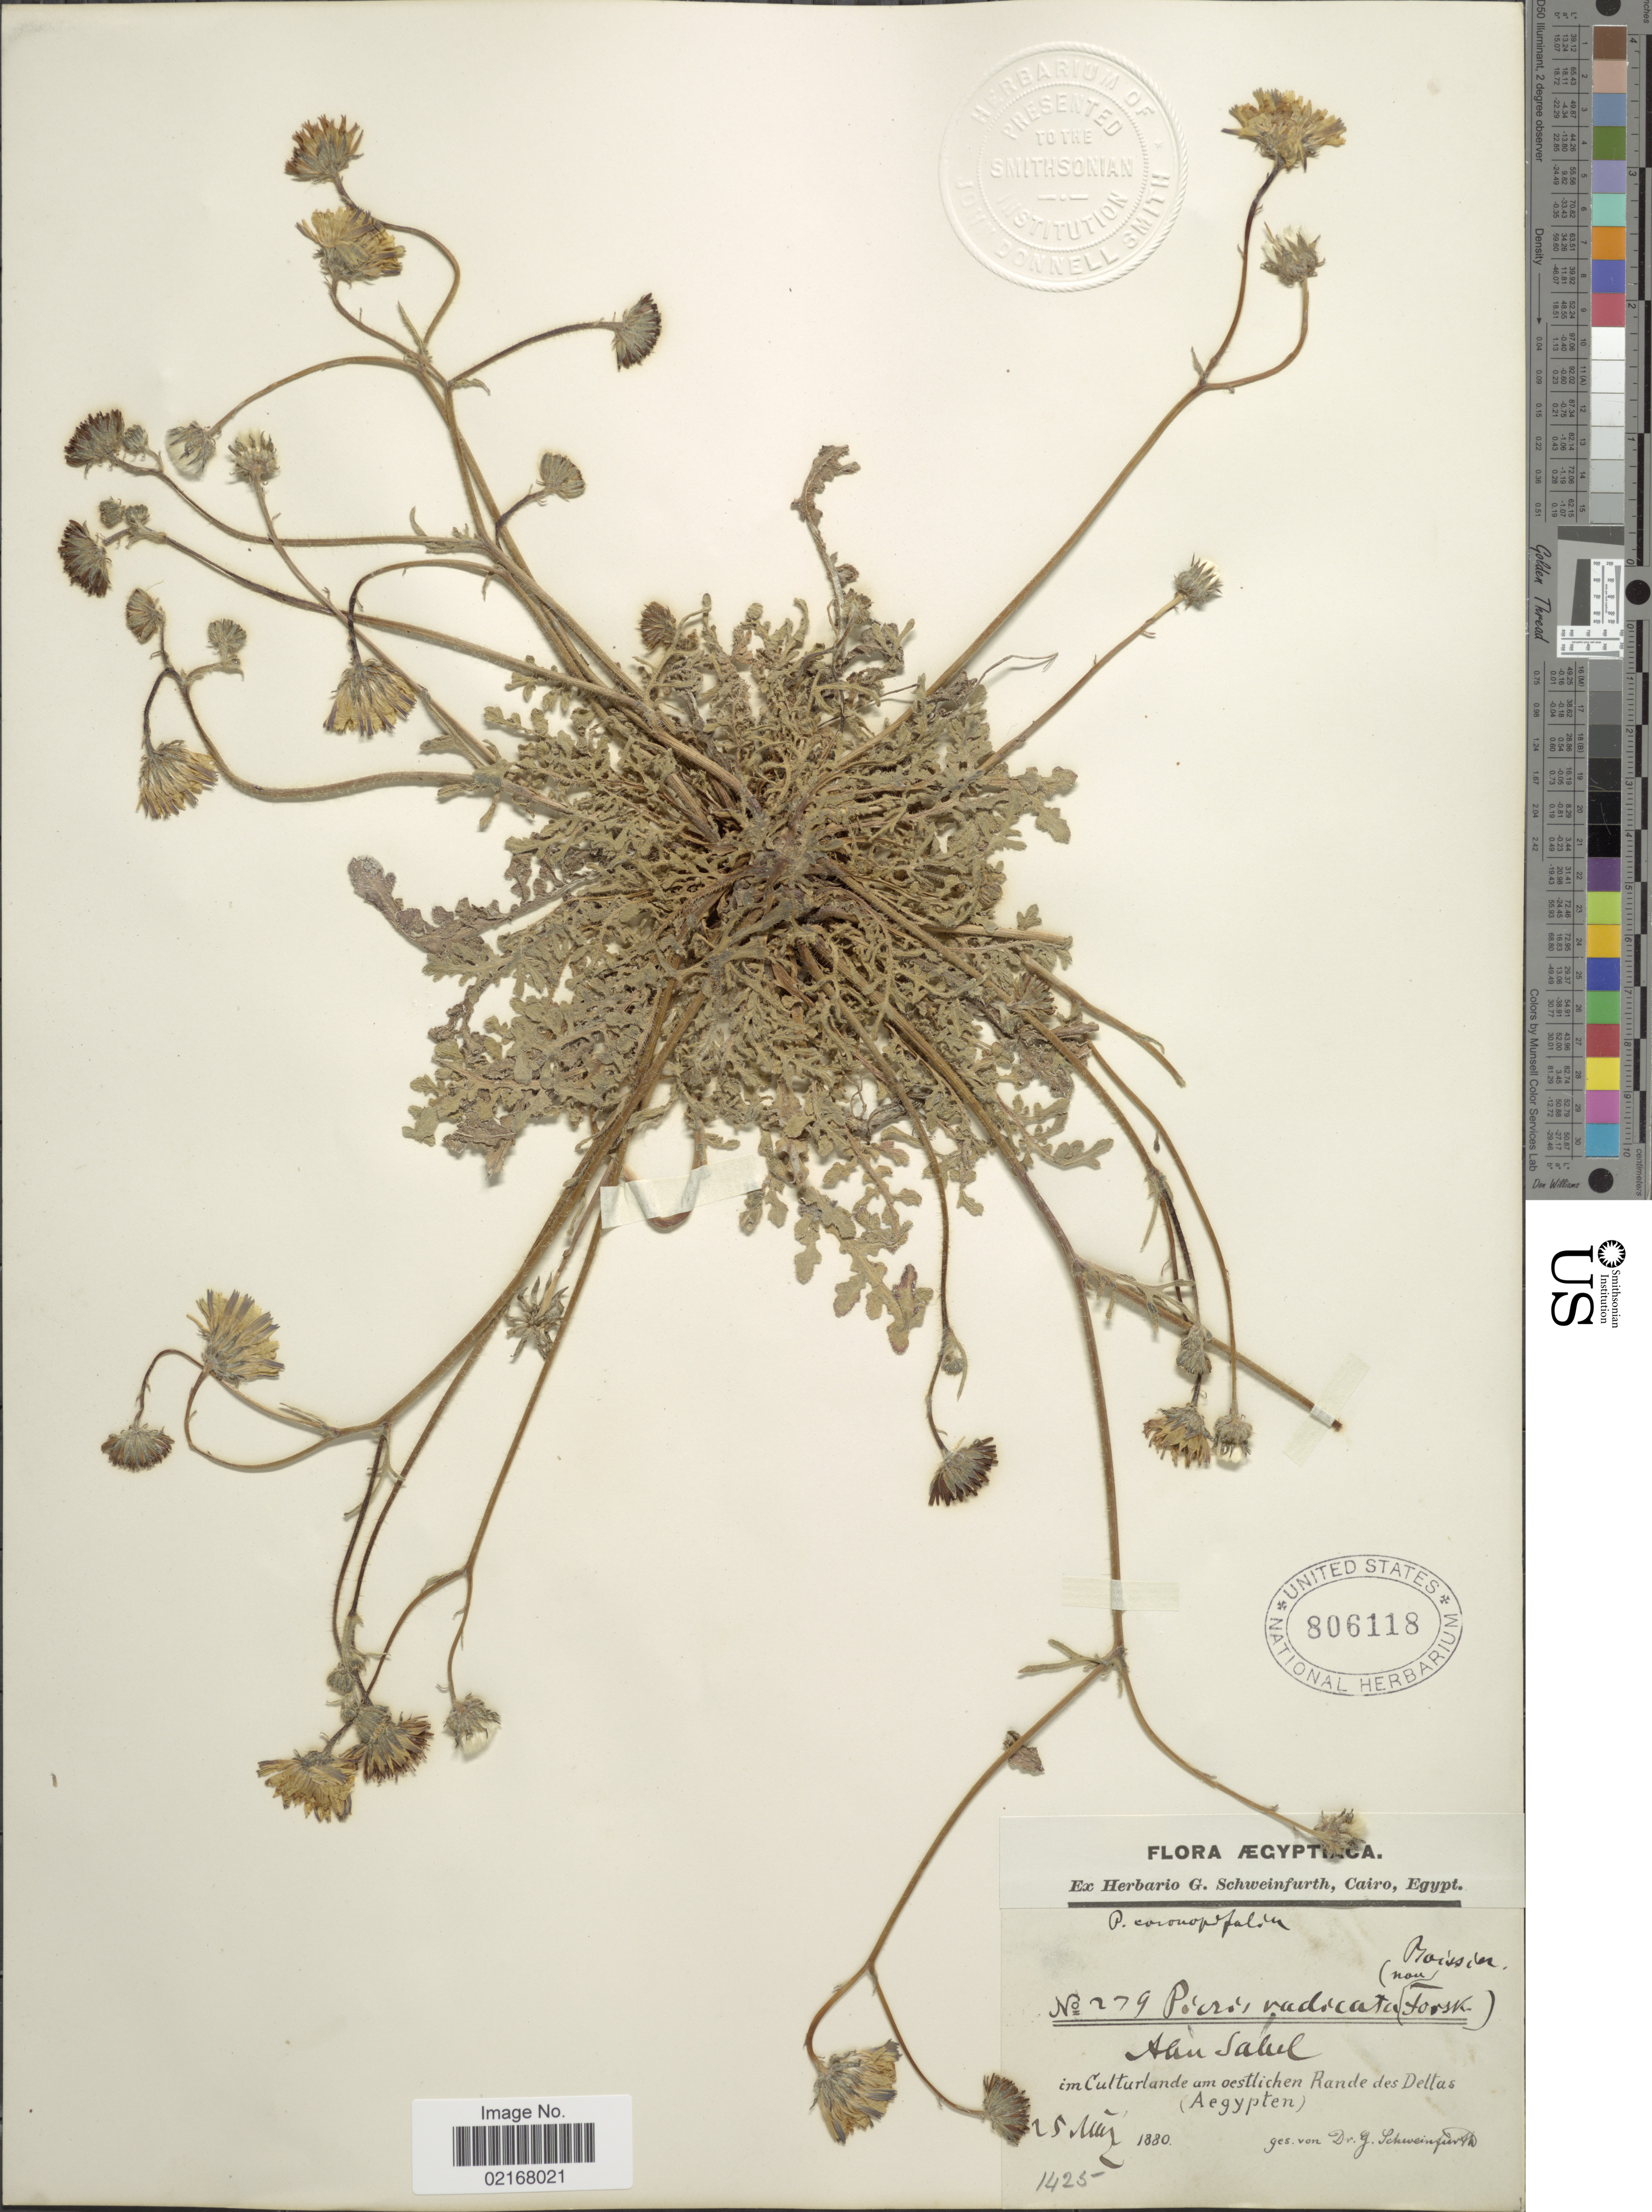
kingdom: Plantae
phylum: Tracheophyta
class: Magnoliopsida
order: Asterales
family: Asteraceae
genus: Picris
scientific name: Picris asplenioides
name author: L.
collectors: G. A. Schweinfurth (herbarium)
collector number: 279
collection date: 1880-03-25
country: Egypt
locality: Im Culturlande am oestlichen Rande des Deltas (Aegypten)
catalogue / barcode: US 806118